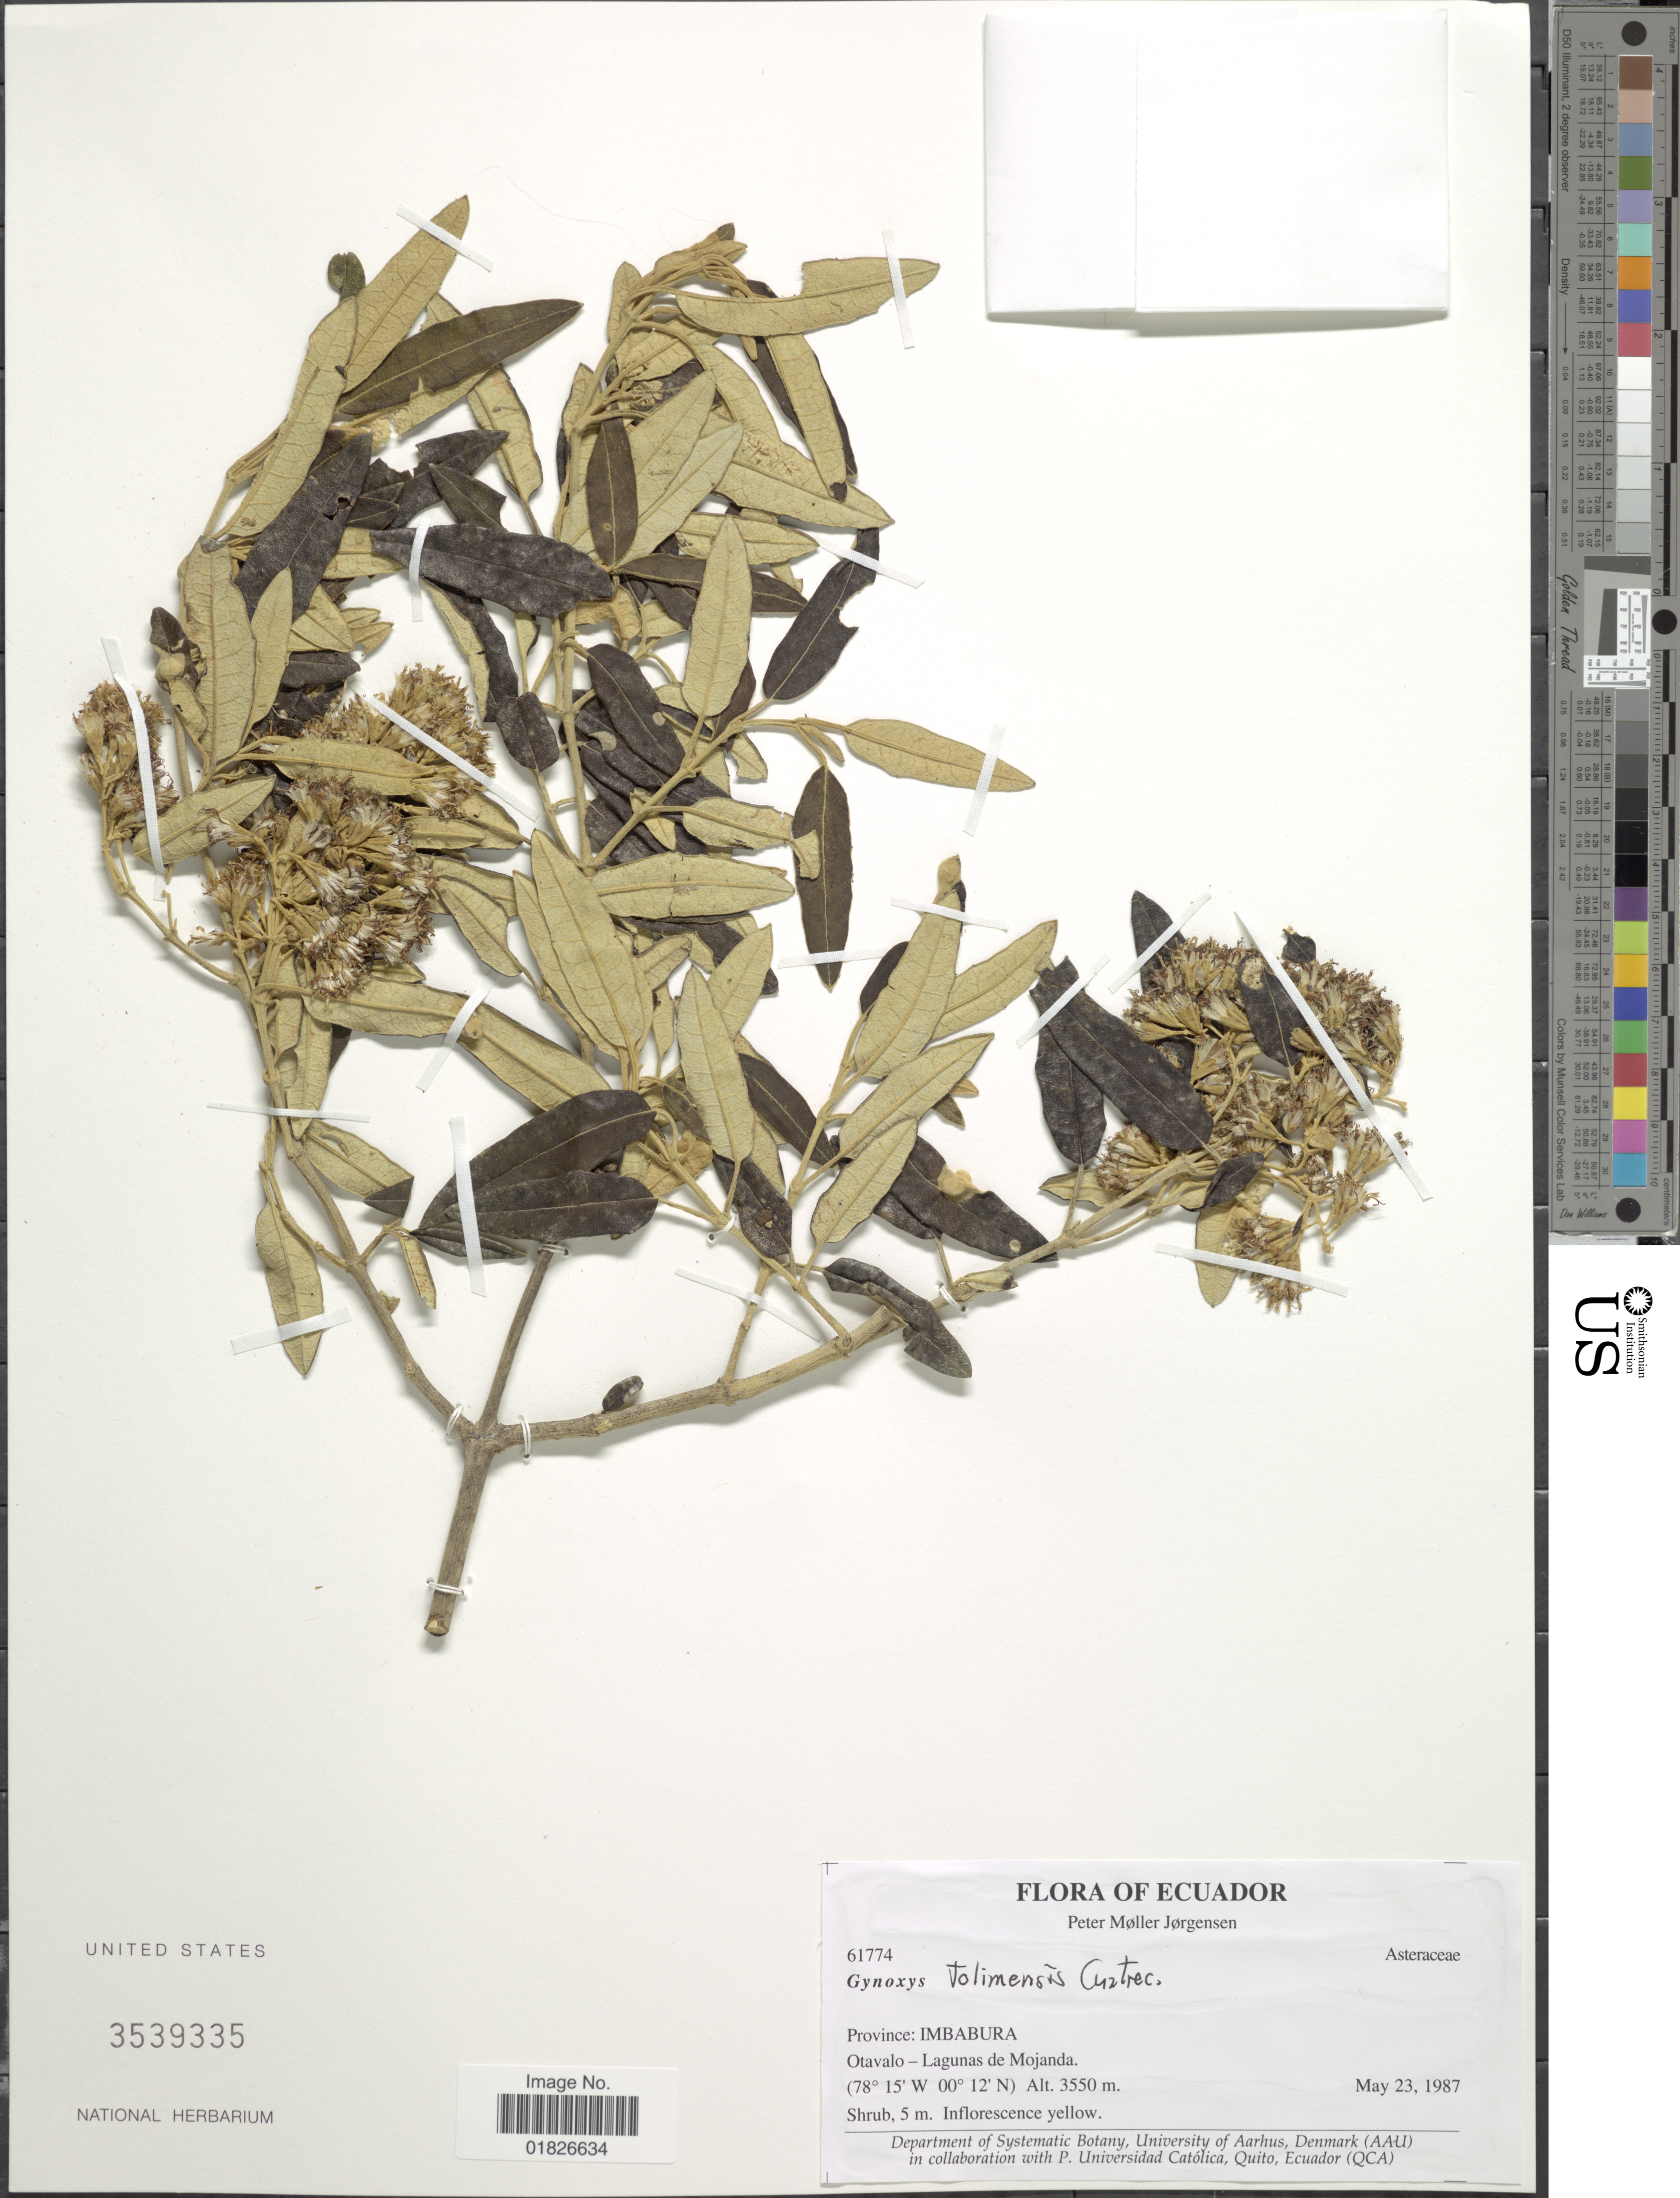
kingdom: Plantae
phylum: Tracheophyta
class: Magnoliopsida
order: Asterales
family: Asteraceae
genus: Gynoxys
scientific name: Gynoxys tolimensis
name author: Cuatrec.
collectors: P. M. Jørgensen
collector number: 61774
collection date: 1987-05-23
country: Ecuador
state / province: Imbabura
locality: Otavalo-Lagunas de Mojanda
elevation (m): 3550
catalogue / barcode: US 3539335